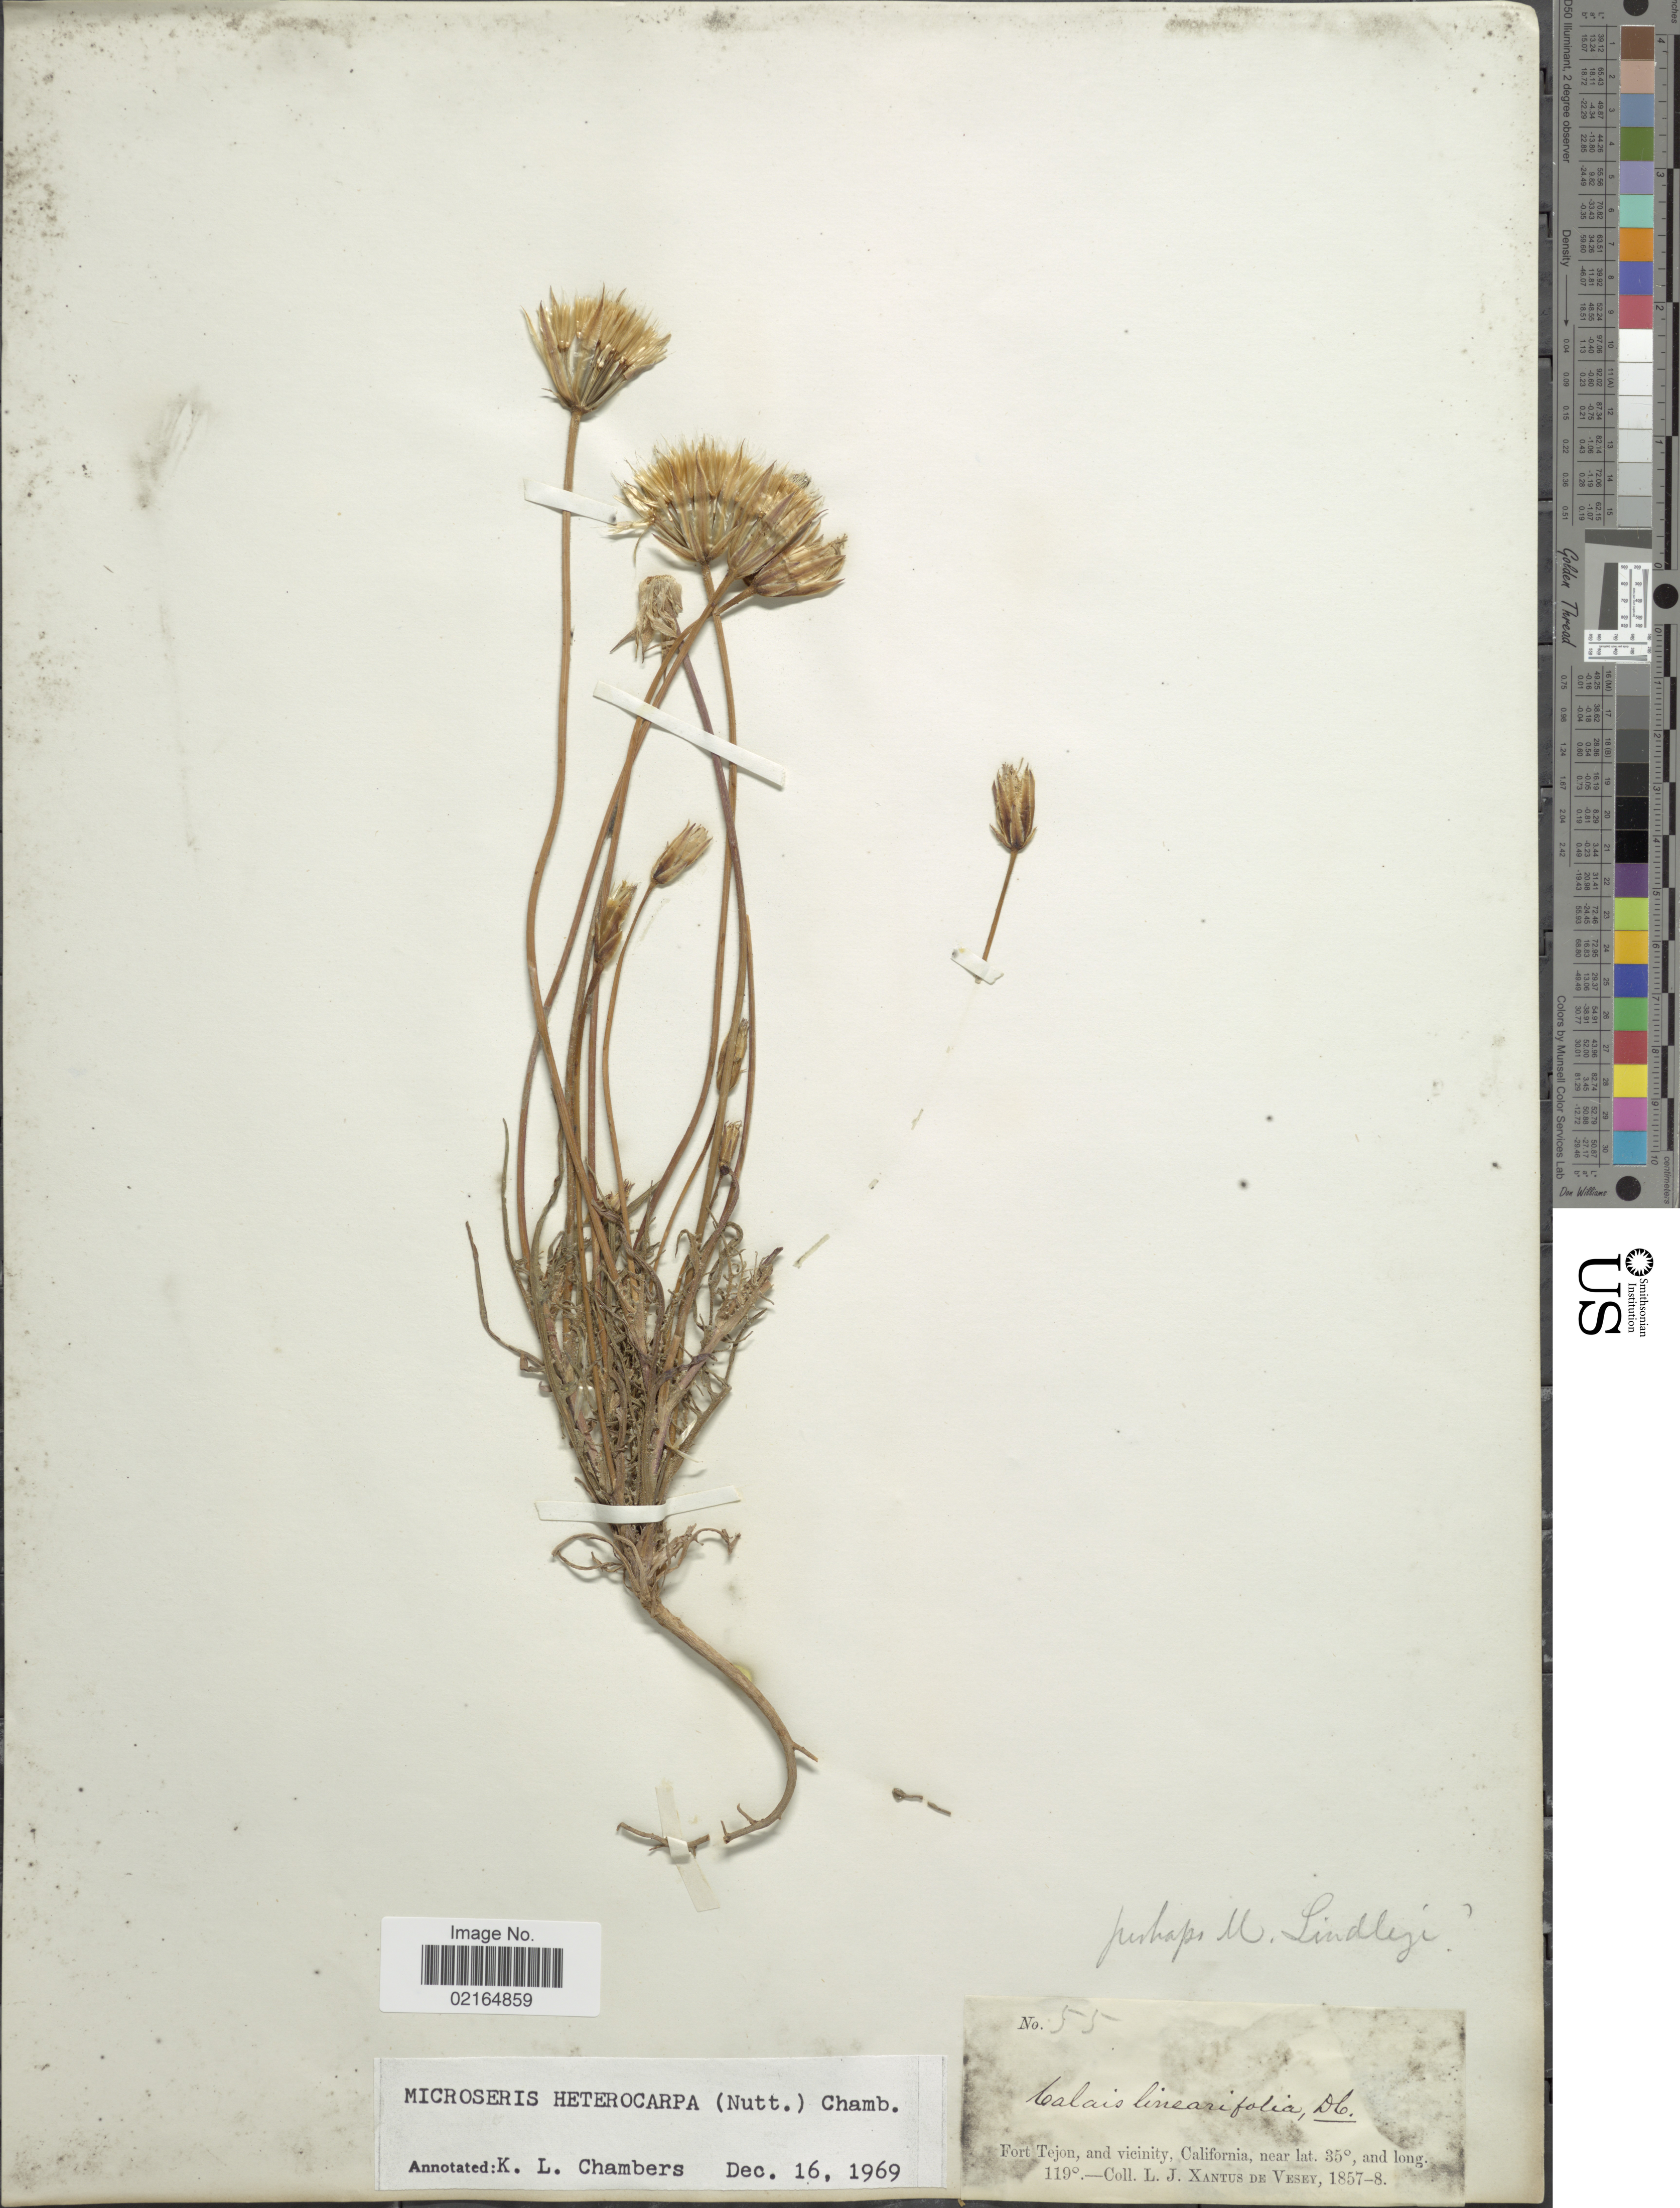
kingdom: Plantae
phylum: Tracheophyta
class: Magnoliopsida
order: Asterales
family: Asteraceae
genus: Microseris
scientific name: Microseris heterocarpa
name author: (Nutt.) K.L. Chambers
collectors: L. Xantus de Vesey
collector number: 55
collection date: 1857/1858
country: United States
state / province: California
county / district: Kern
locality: Fort Tejon, and vicinity.